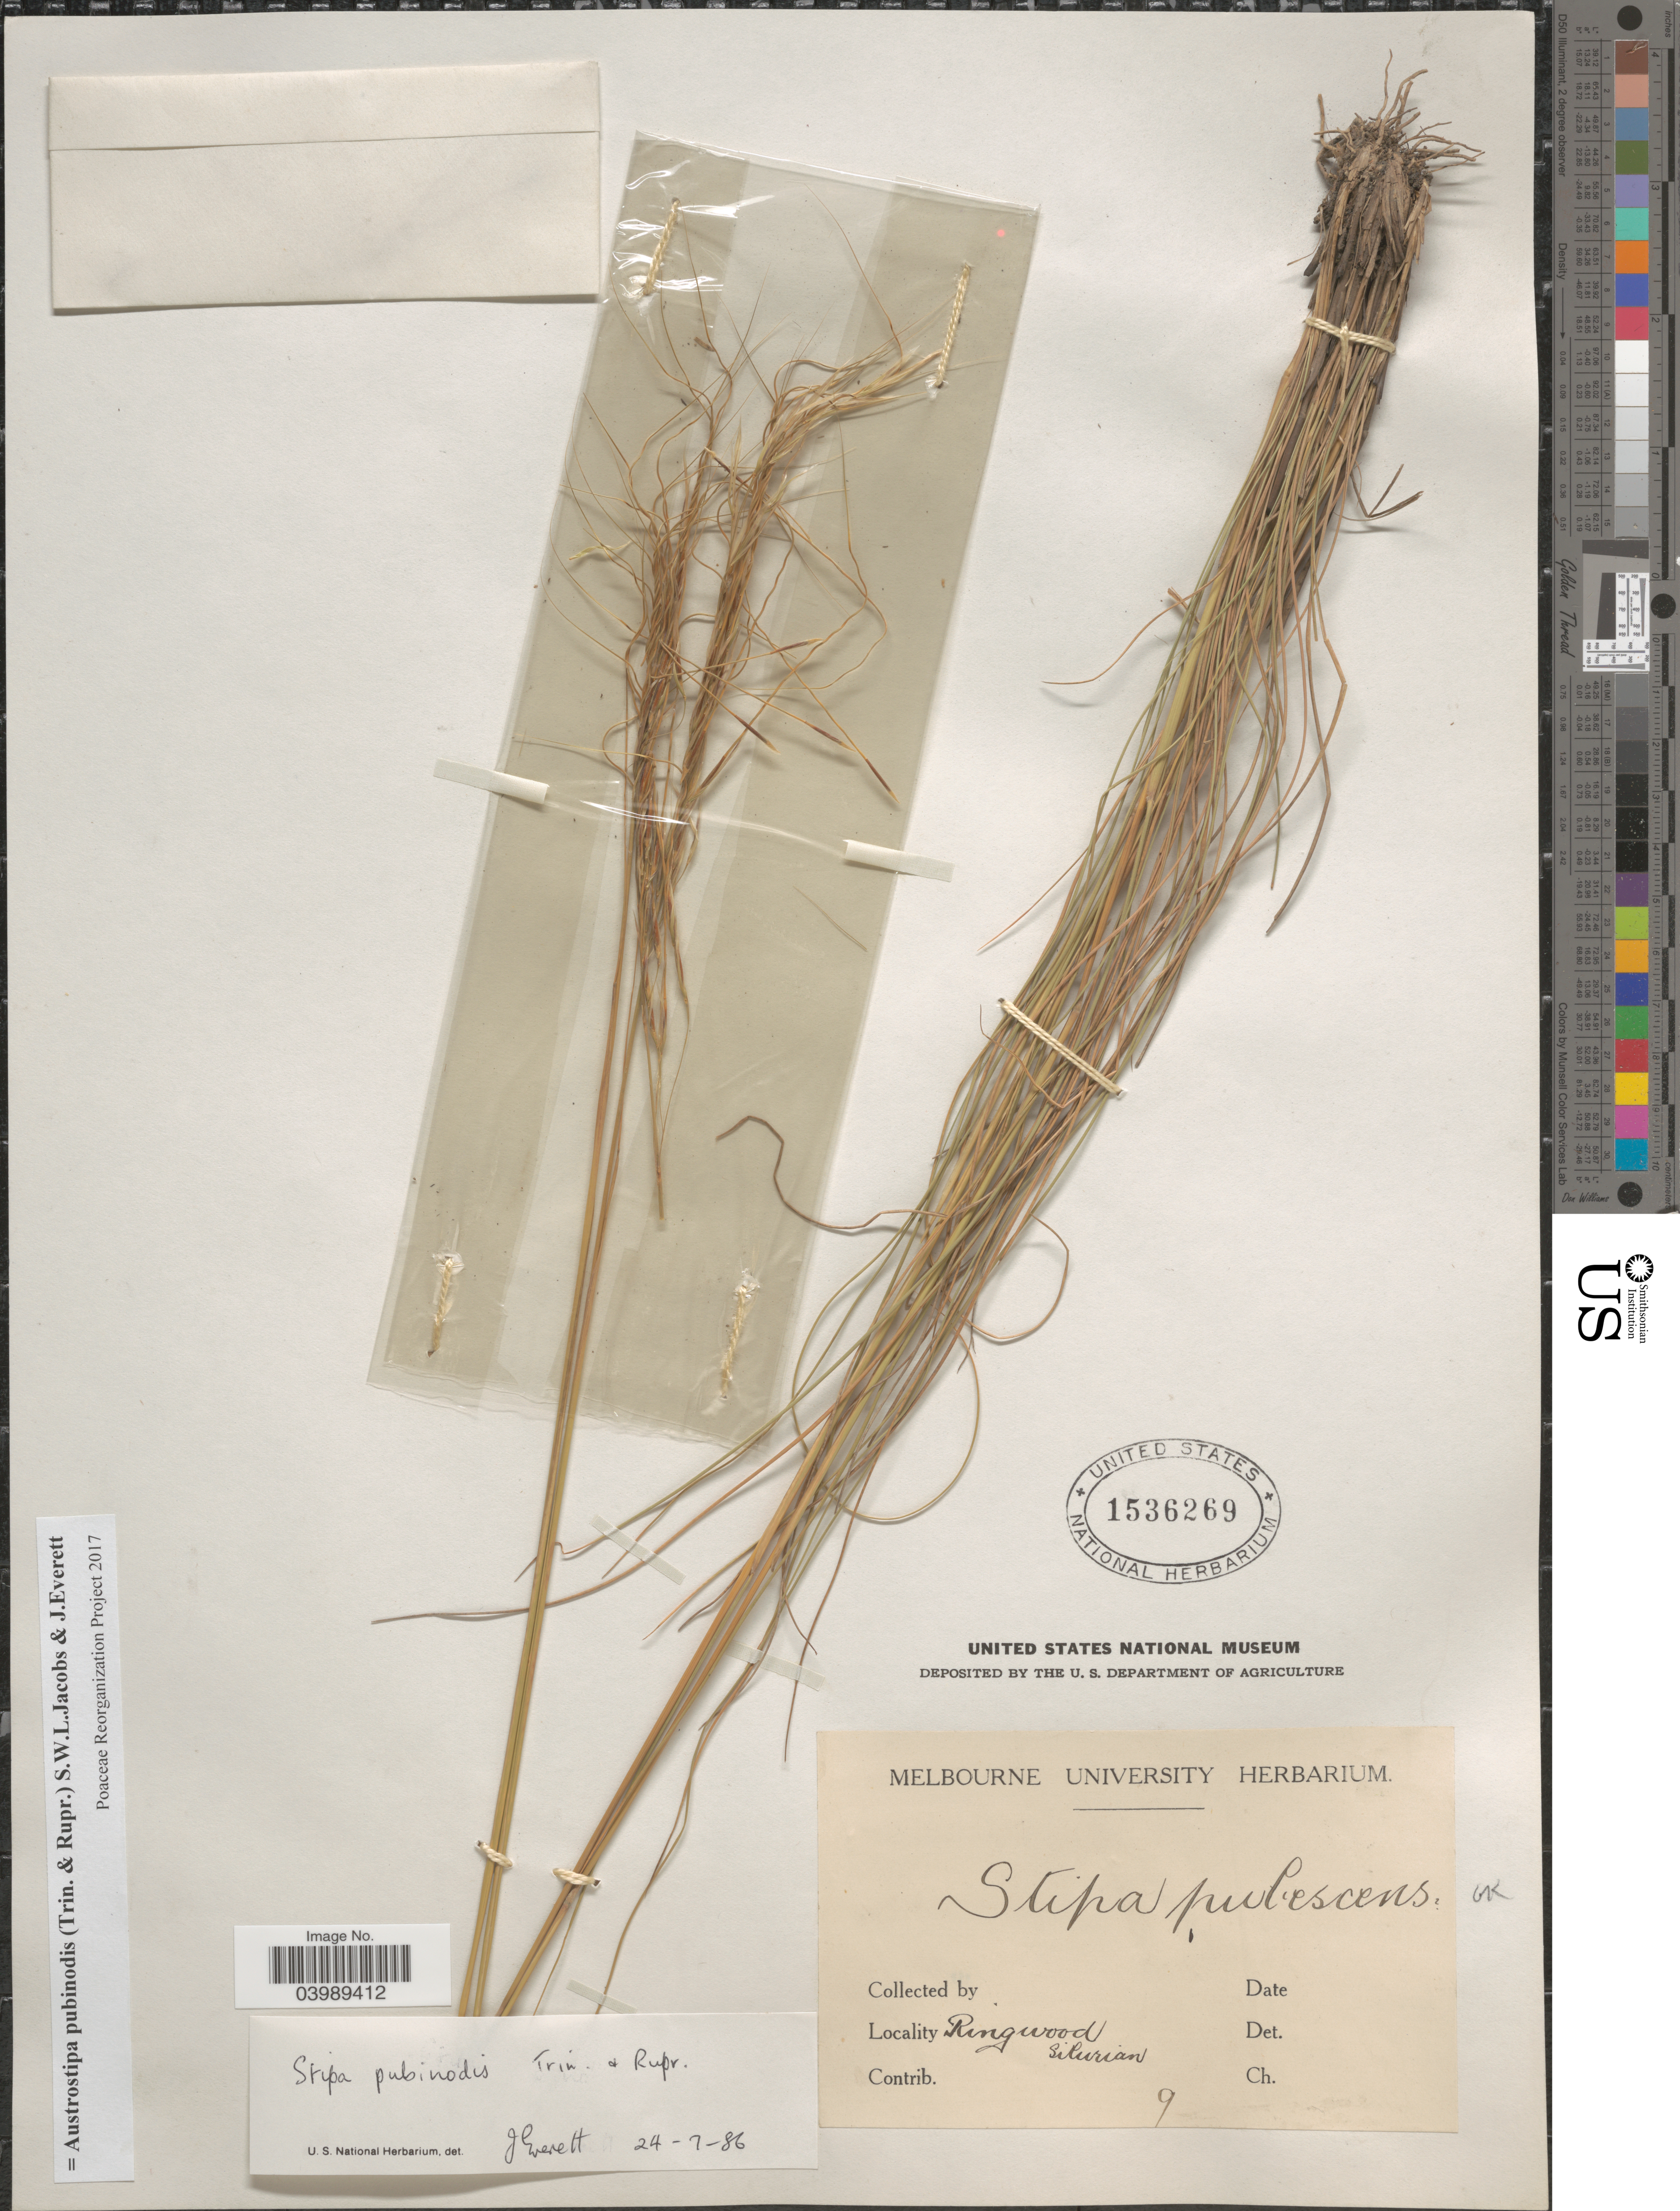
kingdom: Plantae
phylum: Tracheophyta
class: Liliopsida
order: Poales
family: Poaceae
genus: Austrostipa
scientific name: Austrostipa pubinodis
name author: (Trin. & Rupr.) S.W.L. Jacobs & J. Everett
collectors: Ex herb. Melbourne University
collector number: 9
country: Australia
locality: Ringwood. Silurian.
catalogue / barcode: US 1536269